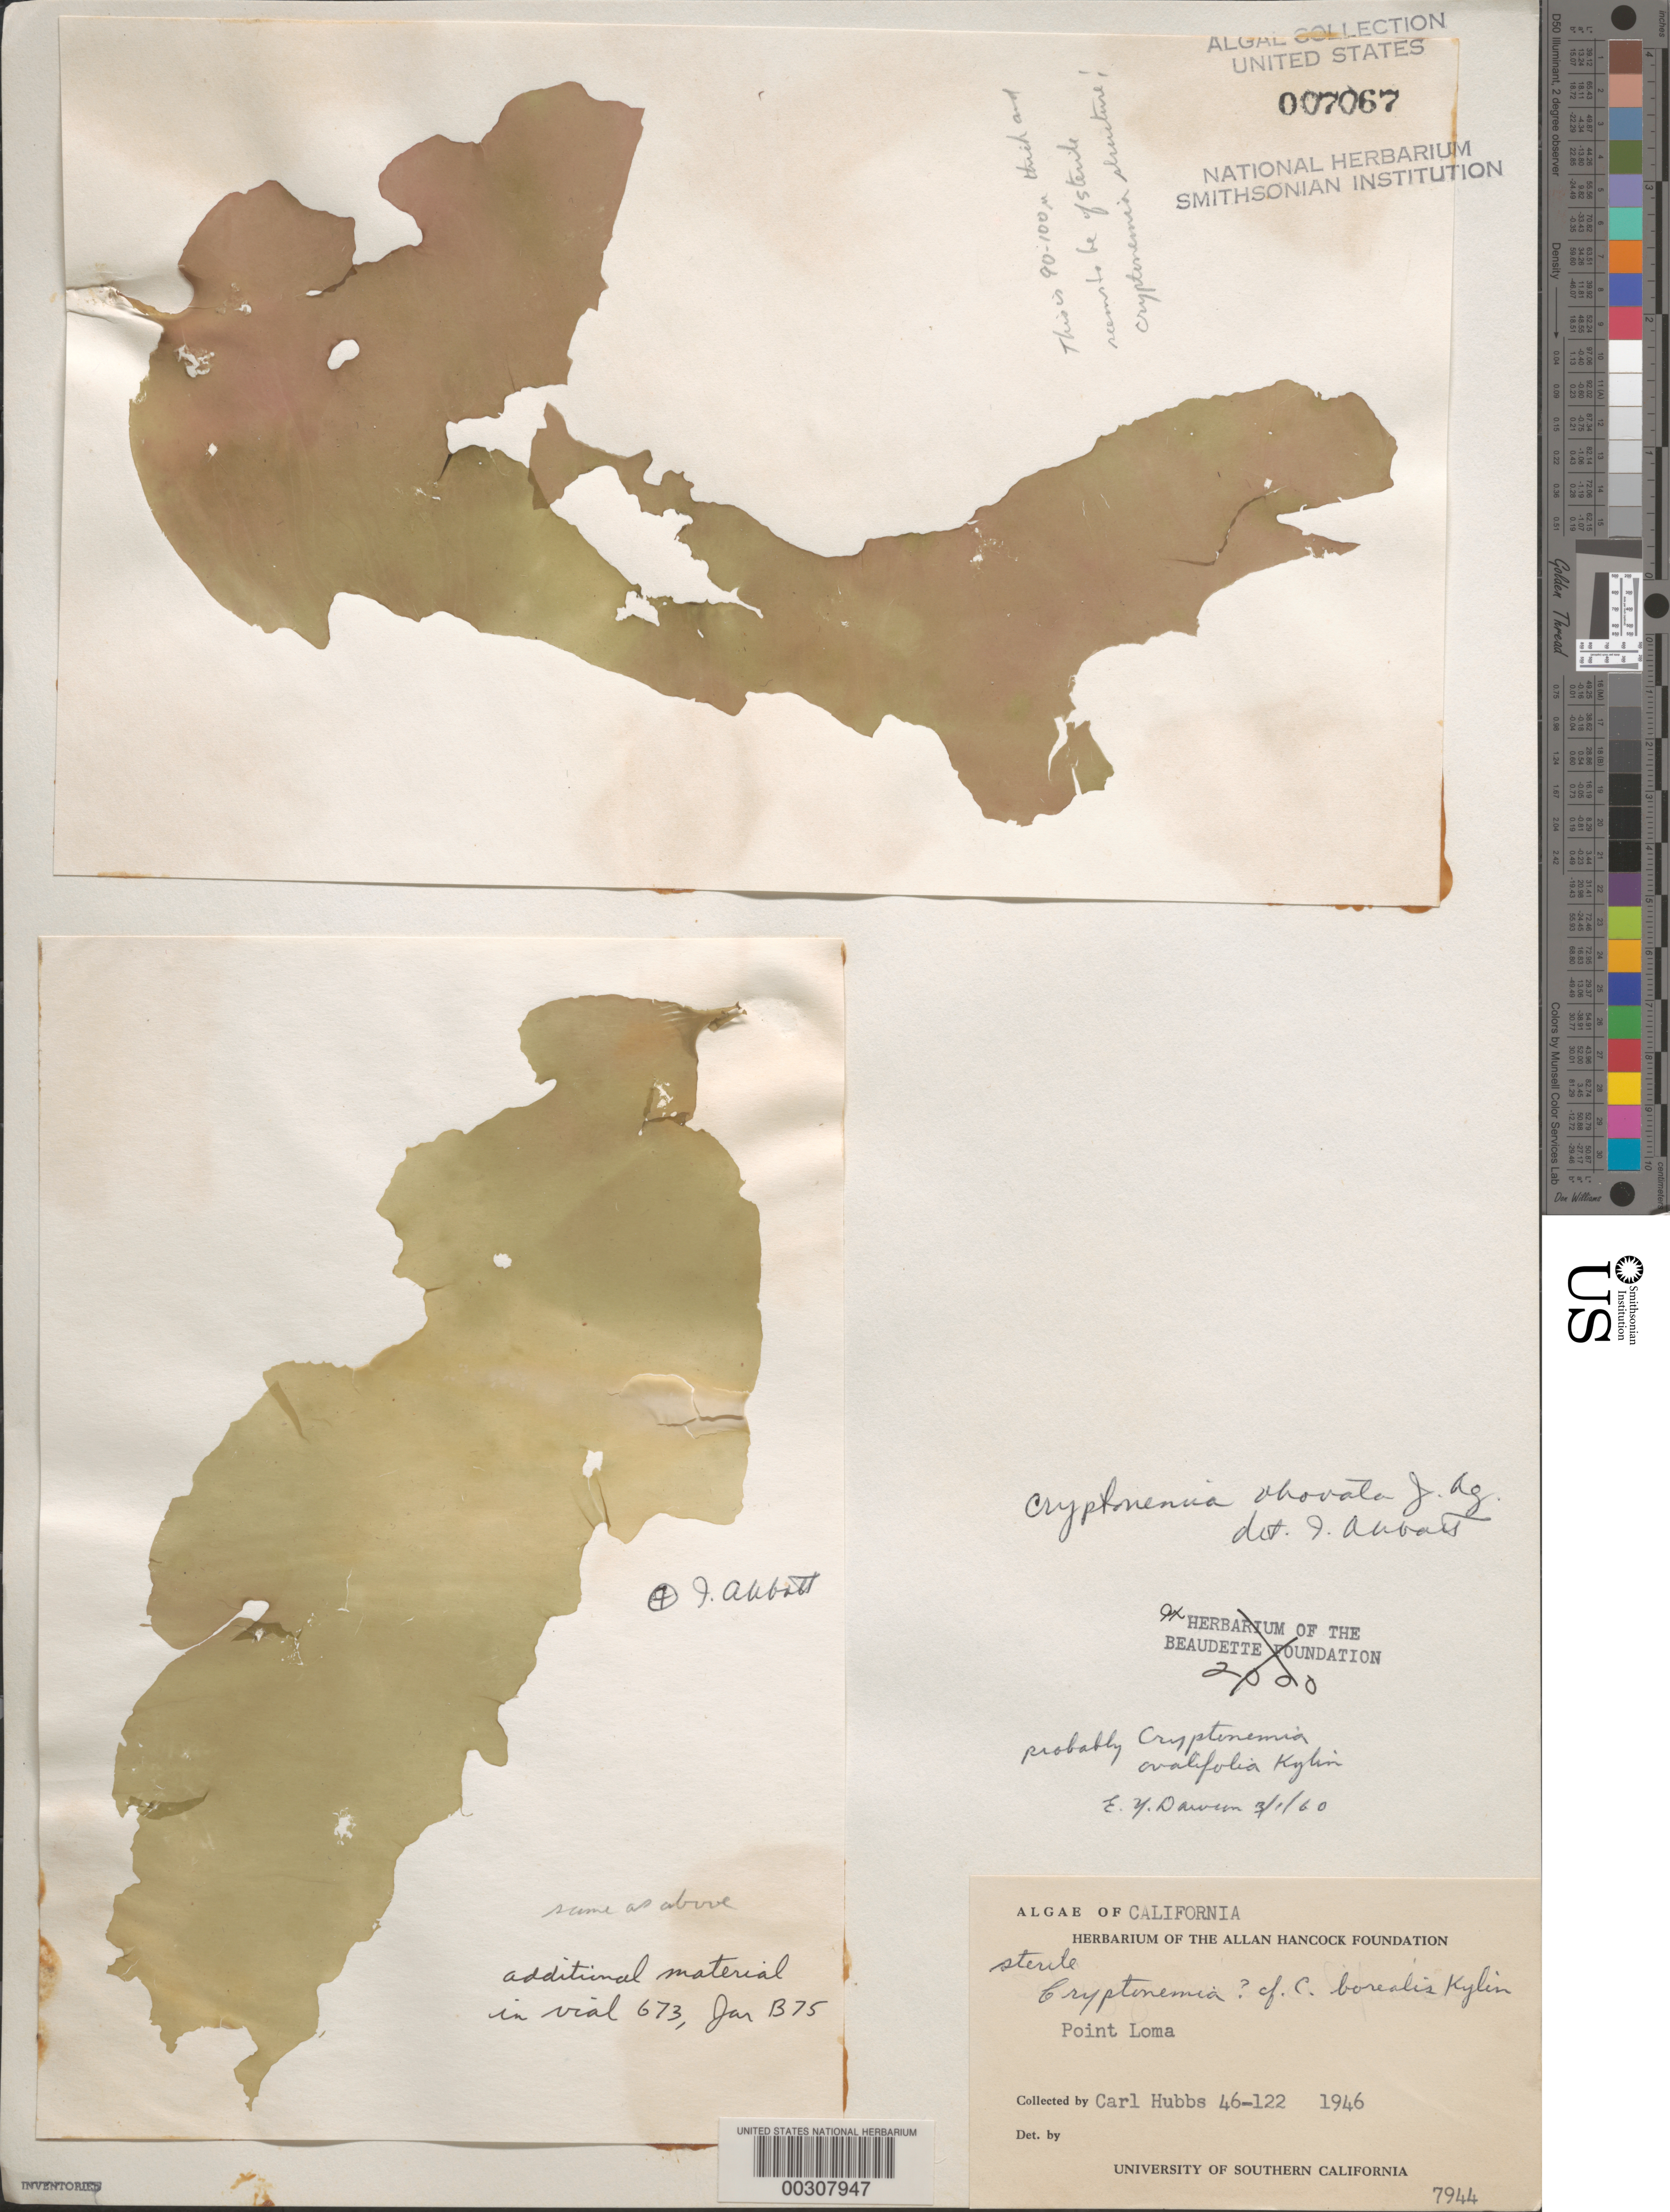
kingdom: Plantae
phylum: Rhodophyta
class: Florideophyceae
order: Halymeniales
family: Halymeniaceae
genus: Cryptonemia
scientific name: Cryptonemia obovata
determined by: Abbott, Isabella A.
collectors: C. Hubbs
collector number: EYD 46-122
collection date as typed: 1946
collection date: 1946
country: United States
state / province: California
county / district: San Diego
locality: Point Loma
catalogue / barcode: US 7067